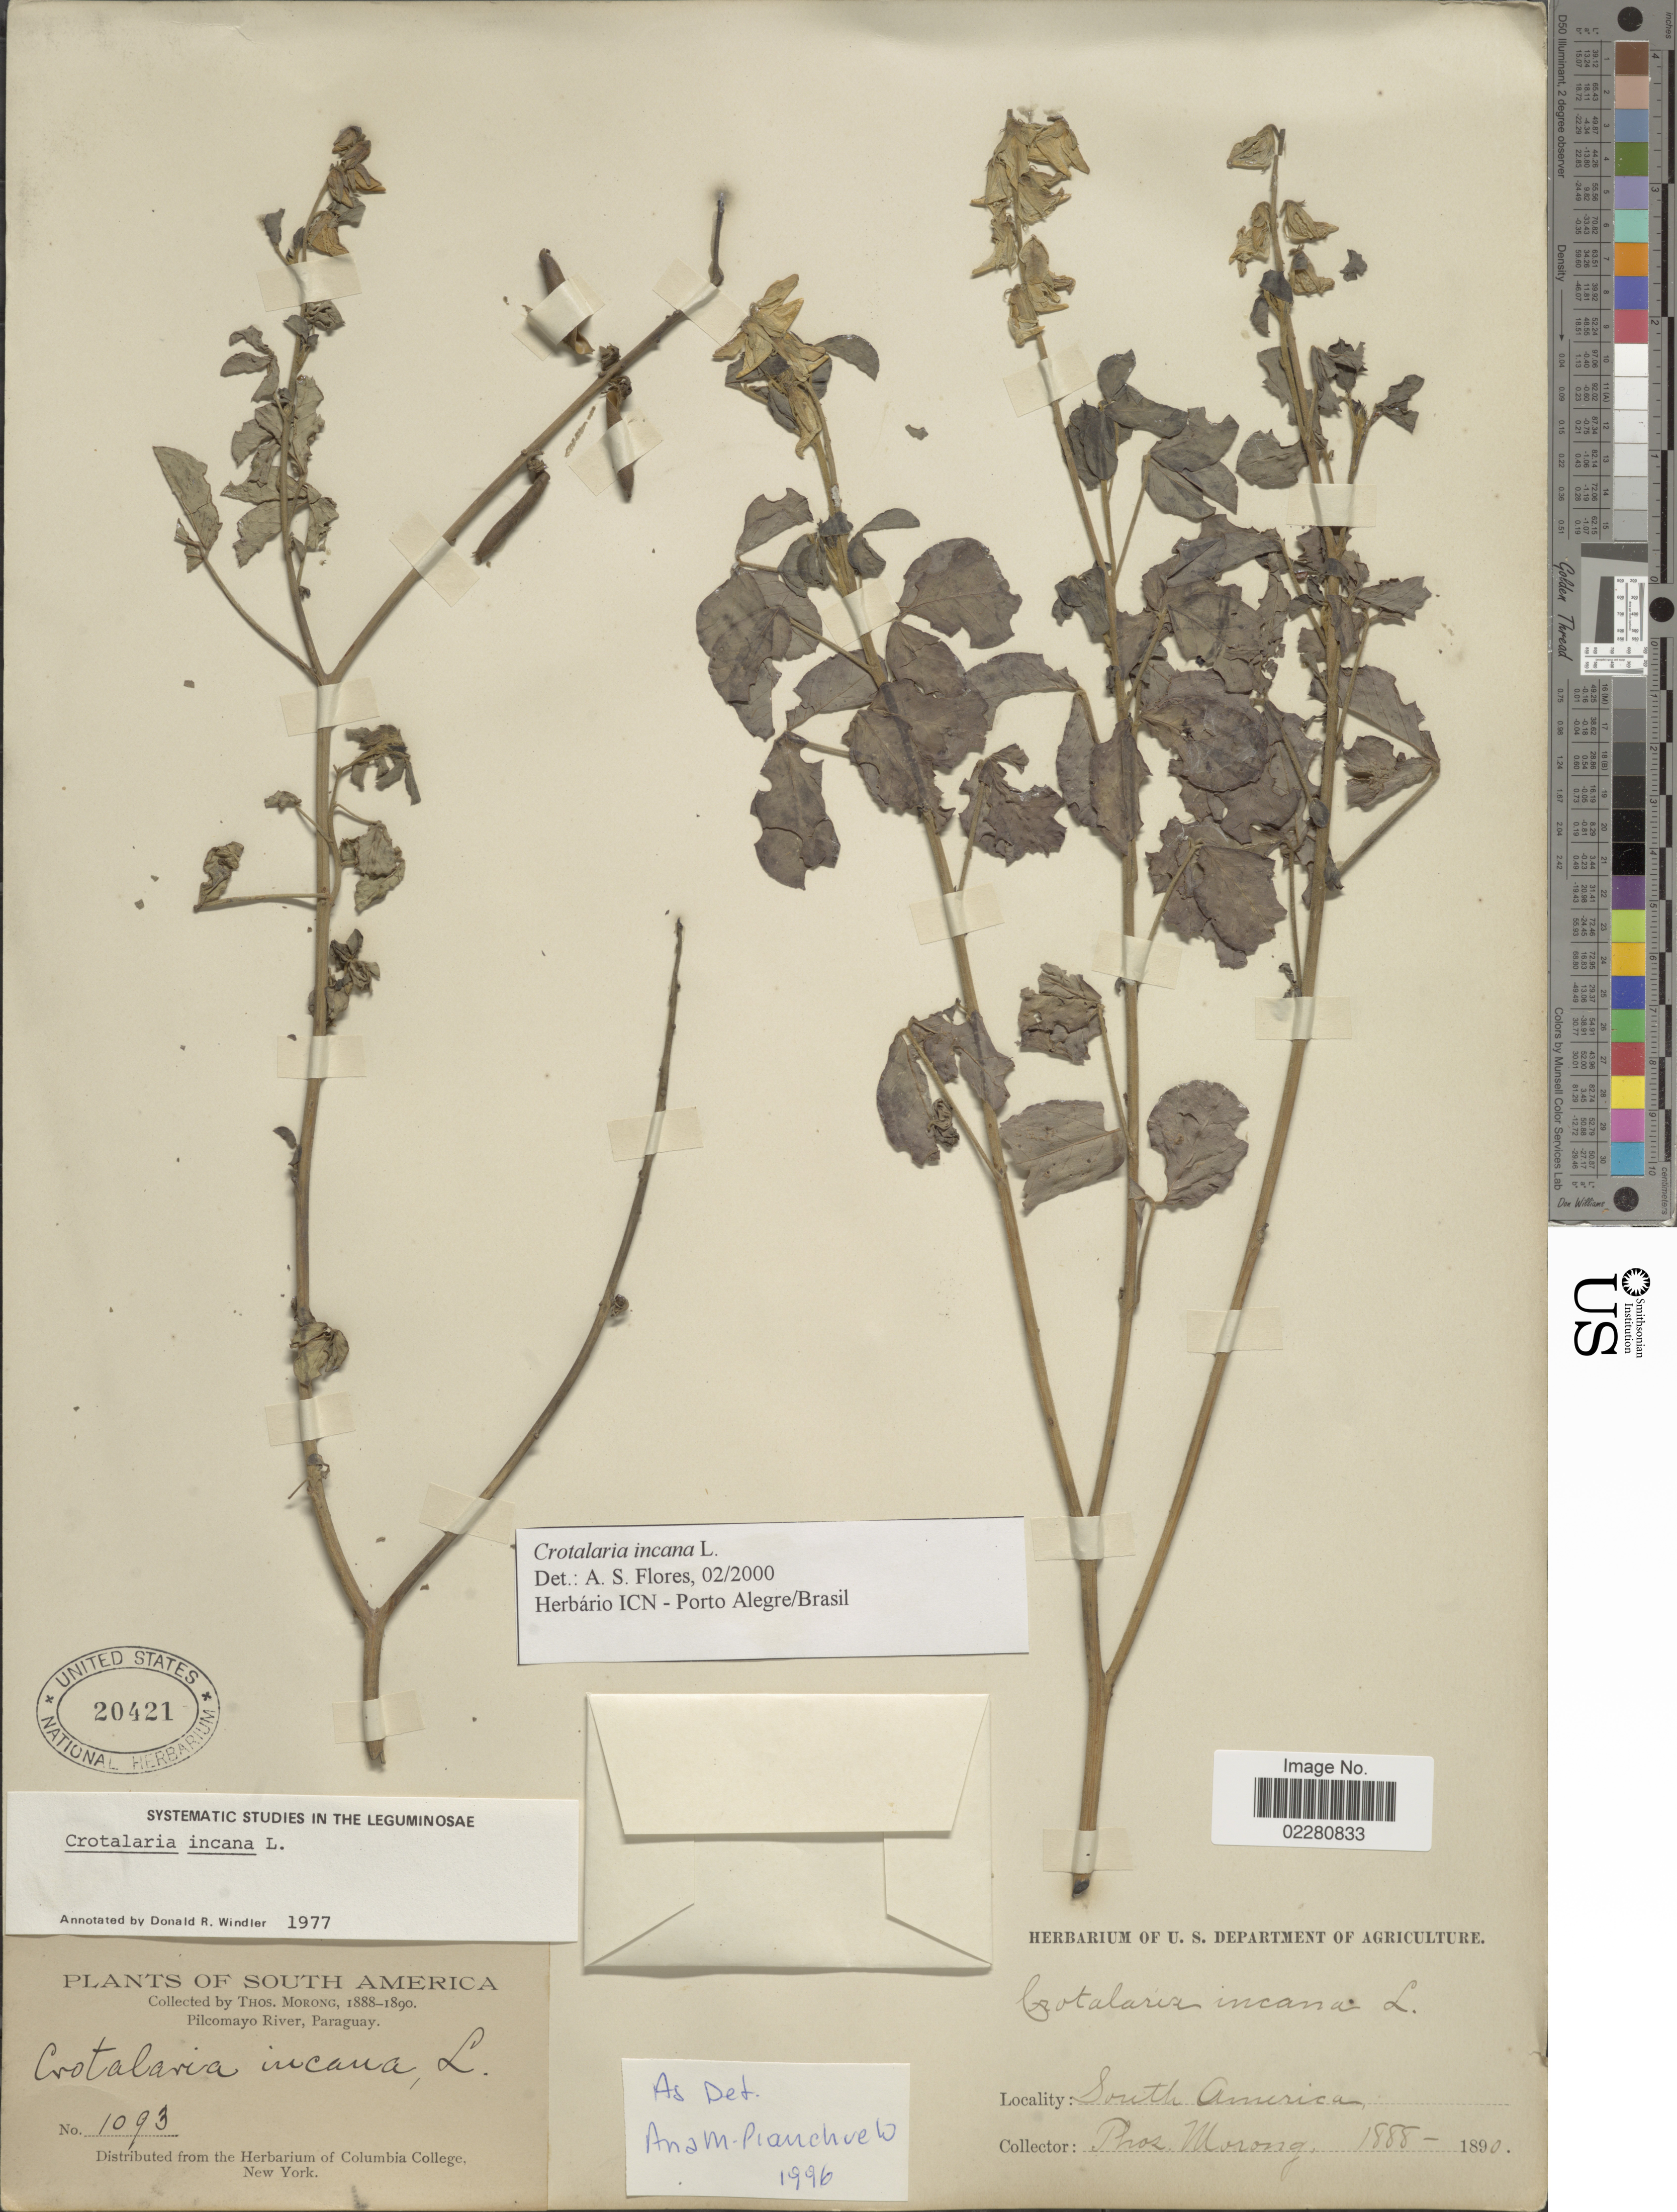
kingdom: Plantae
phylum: Tracheophyta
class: Magnoliopsida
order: Fabales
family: Fabaceae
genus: Crotalaria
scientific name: Crotalaria incana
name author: L.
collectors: ex herb. T. Morong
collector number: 1093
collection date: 1888/1890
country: Paraguay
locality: Pilcomayo River, Paraguay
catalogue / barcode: US 20421